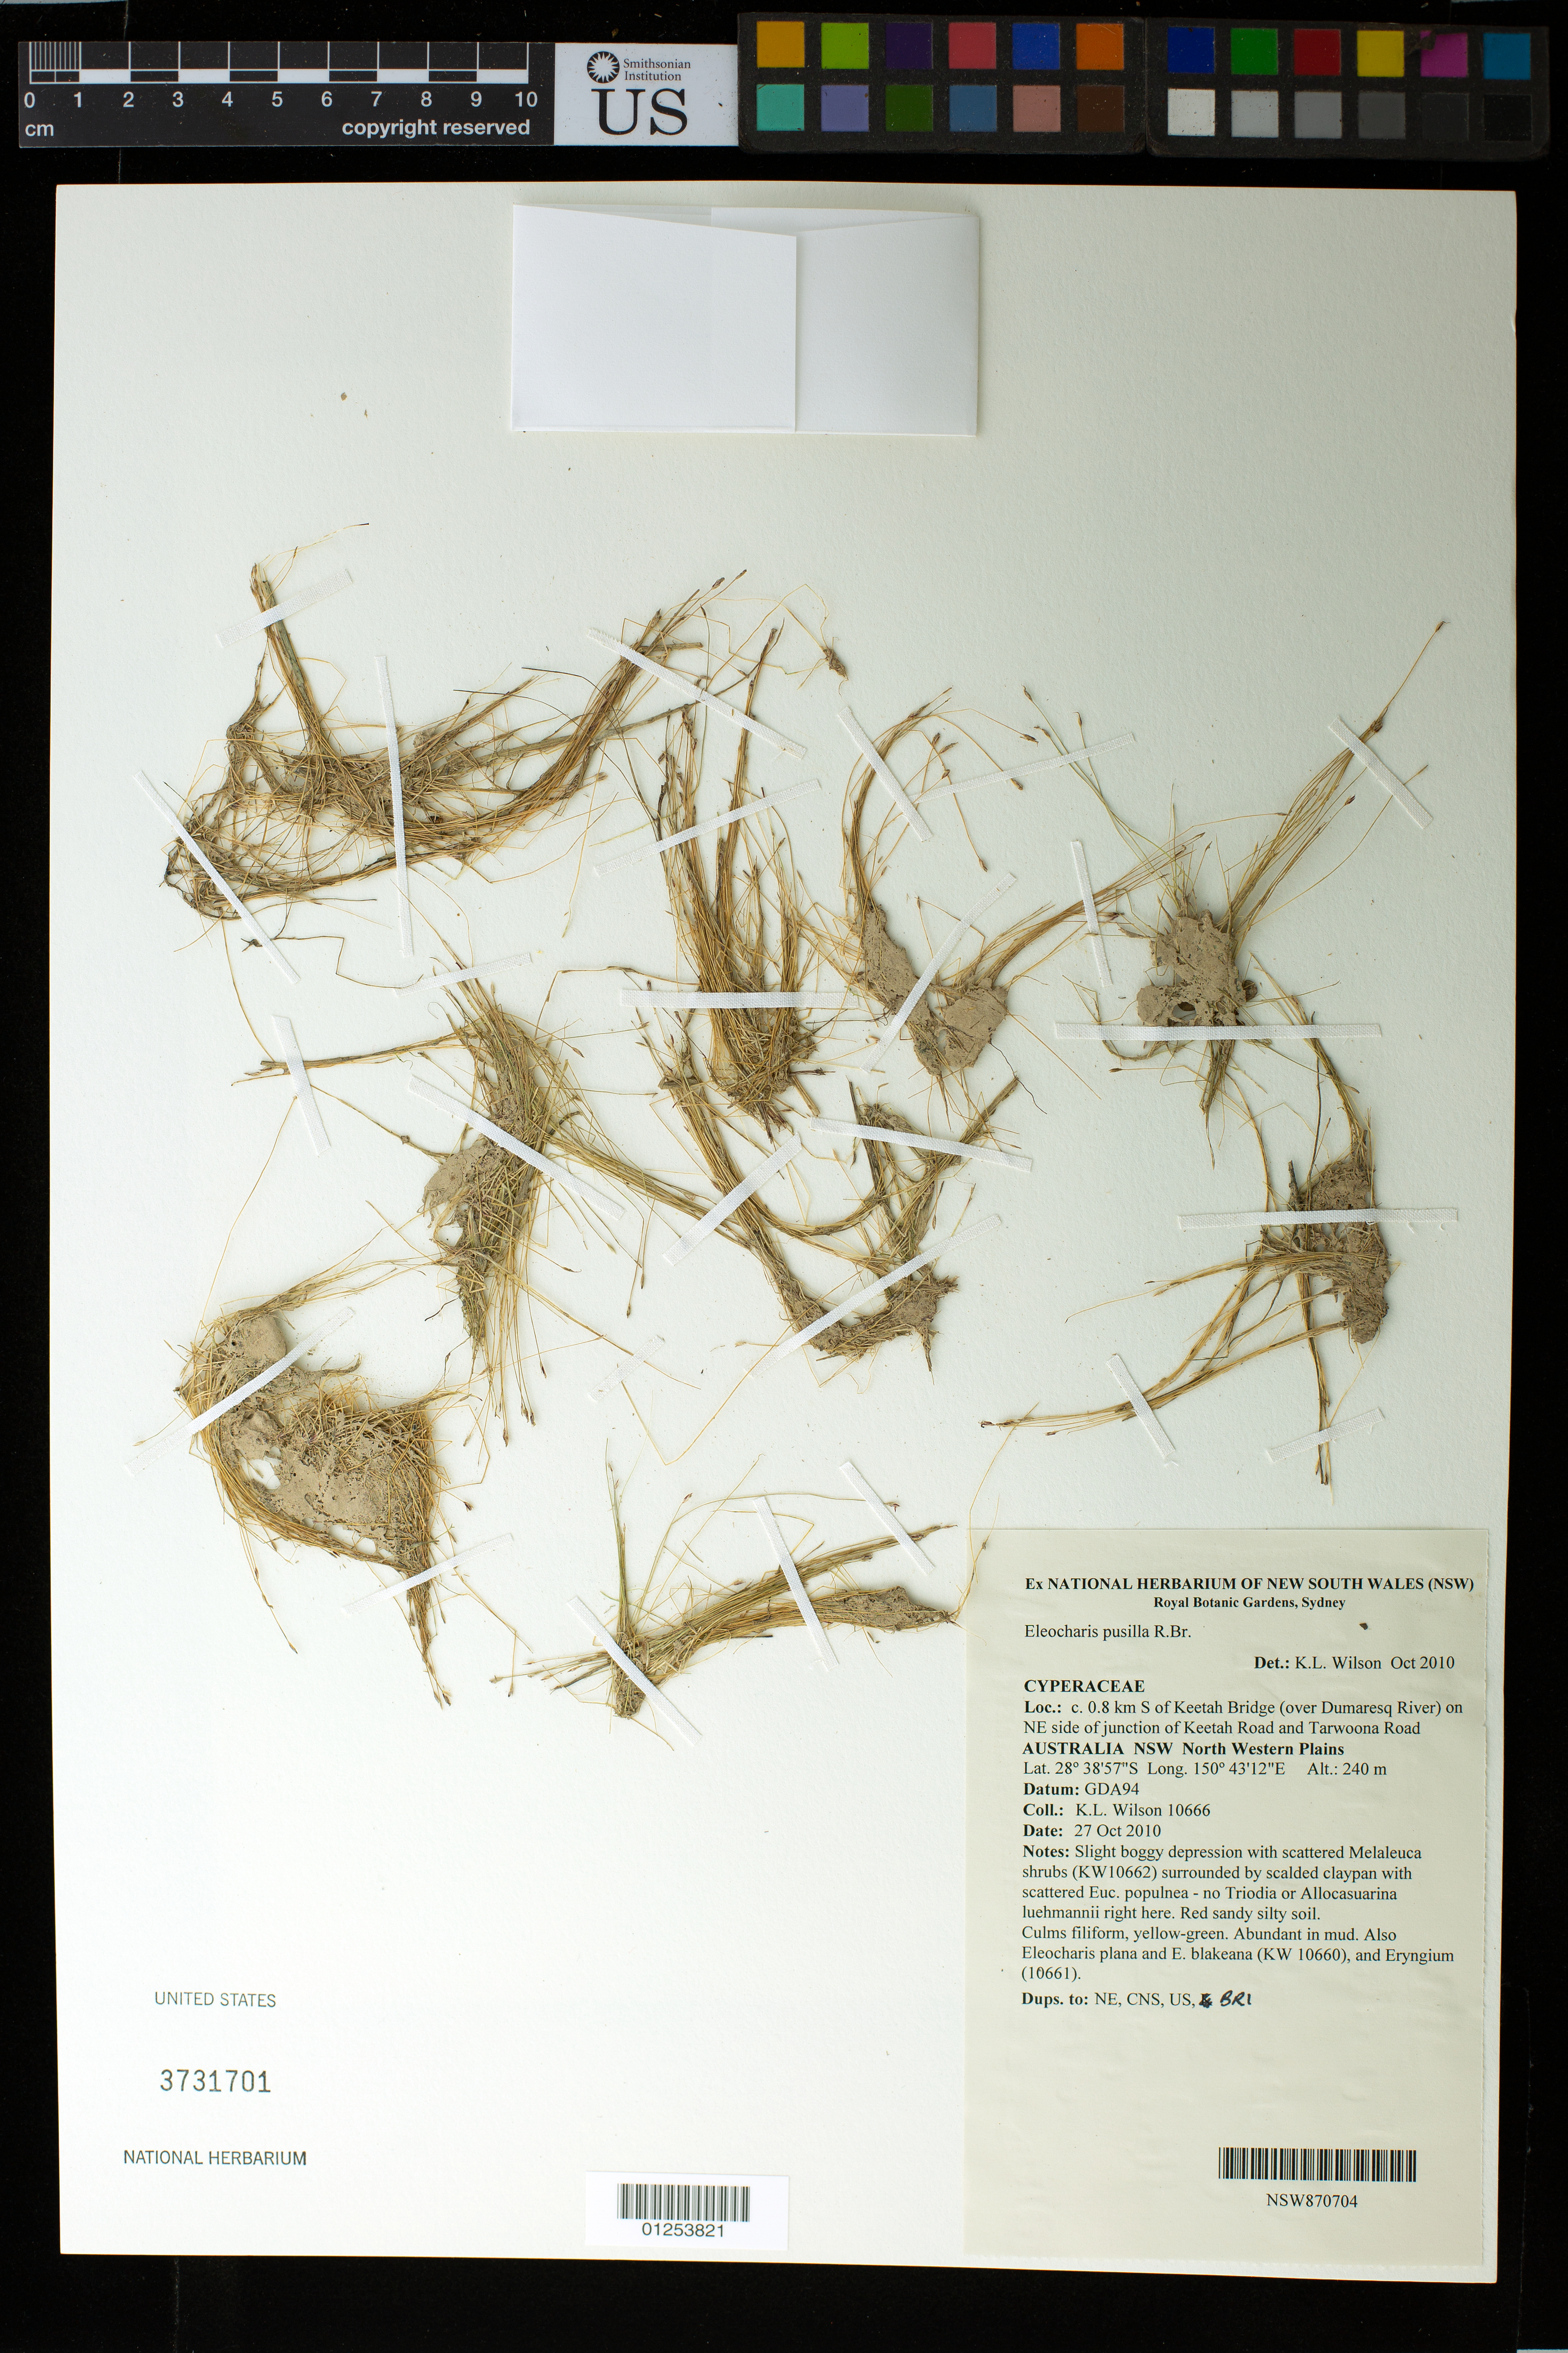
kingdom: Plantae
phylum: Tracheophyta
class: Liliopsida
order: Poales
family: Cyperaceae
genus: Eleocharis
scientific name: Eleocharis pusilla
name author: R. Br.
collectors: K. L. Wilson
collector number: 10666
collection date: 2010-10-27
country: Australia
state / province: New South Wales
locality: c. 0.8 km S of Keetah Bridge (over Dumaresq River) on NE side of junction of Keetah Road and Tarwoona Road.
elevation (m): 240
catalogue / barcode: US 3731701